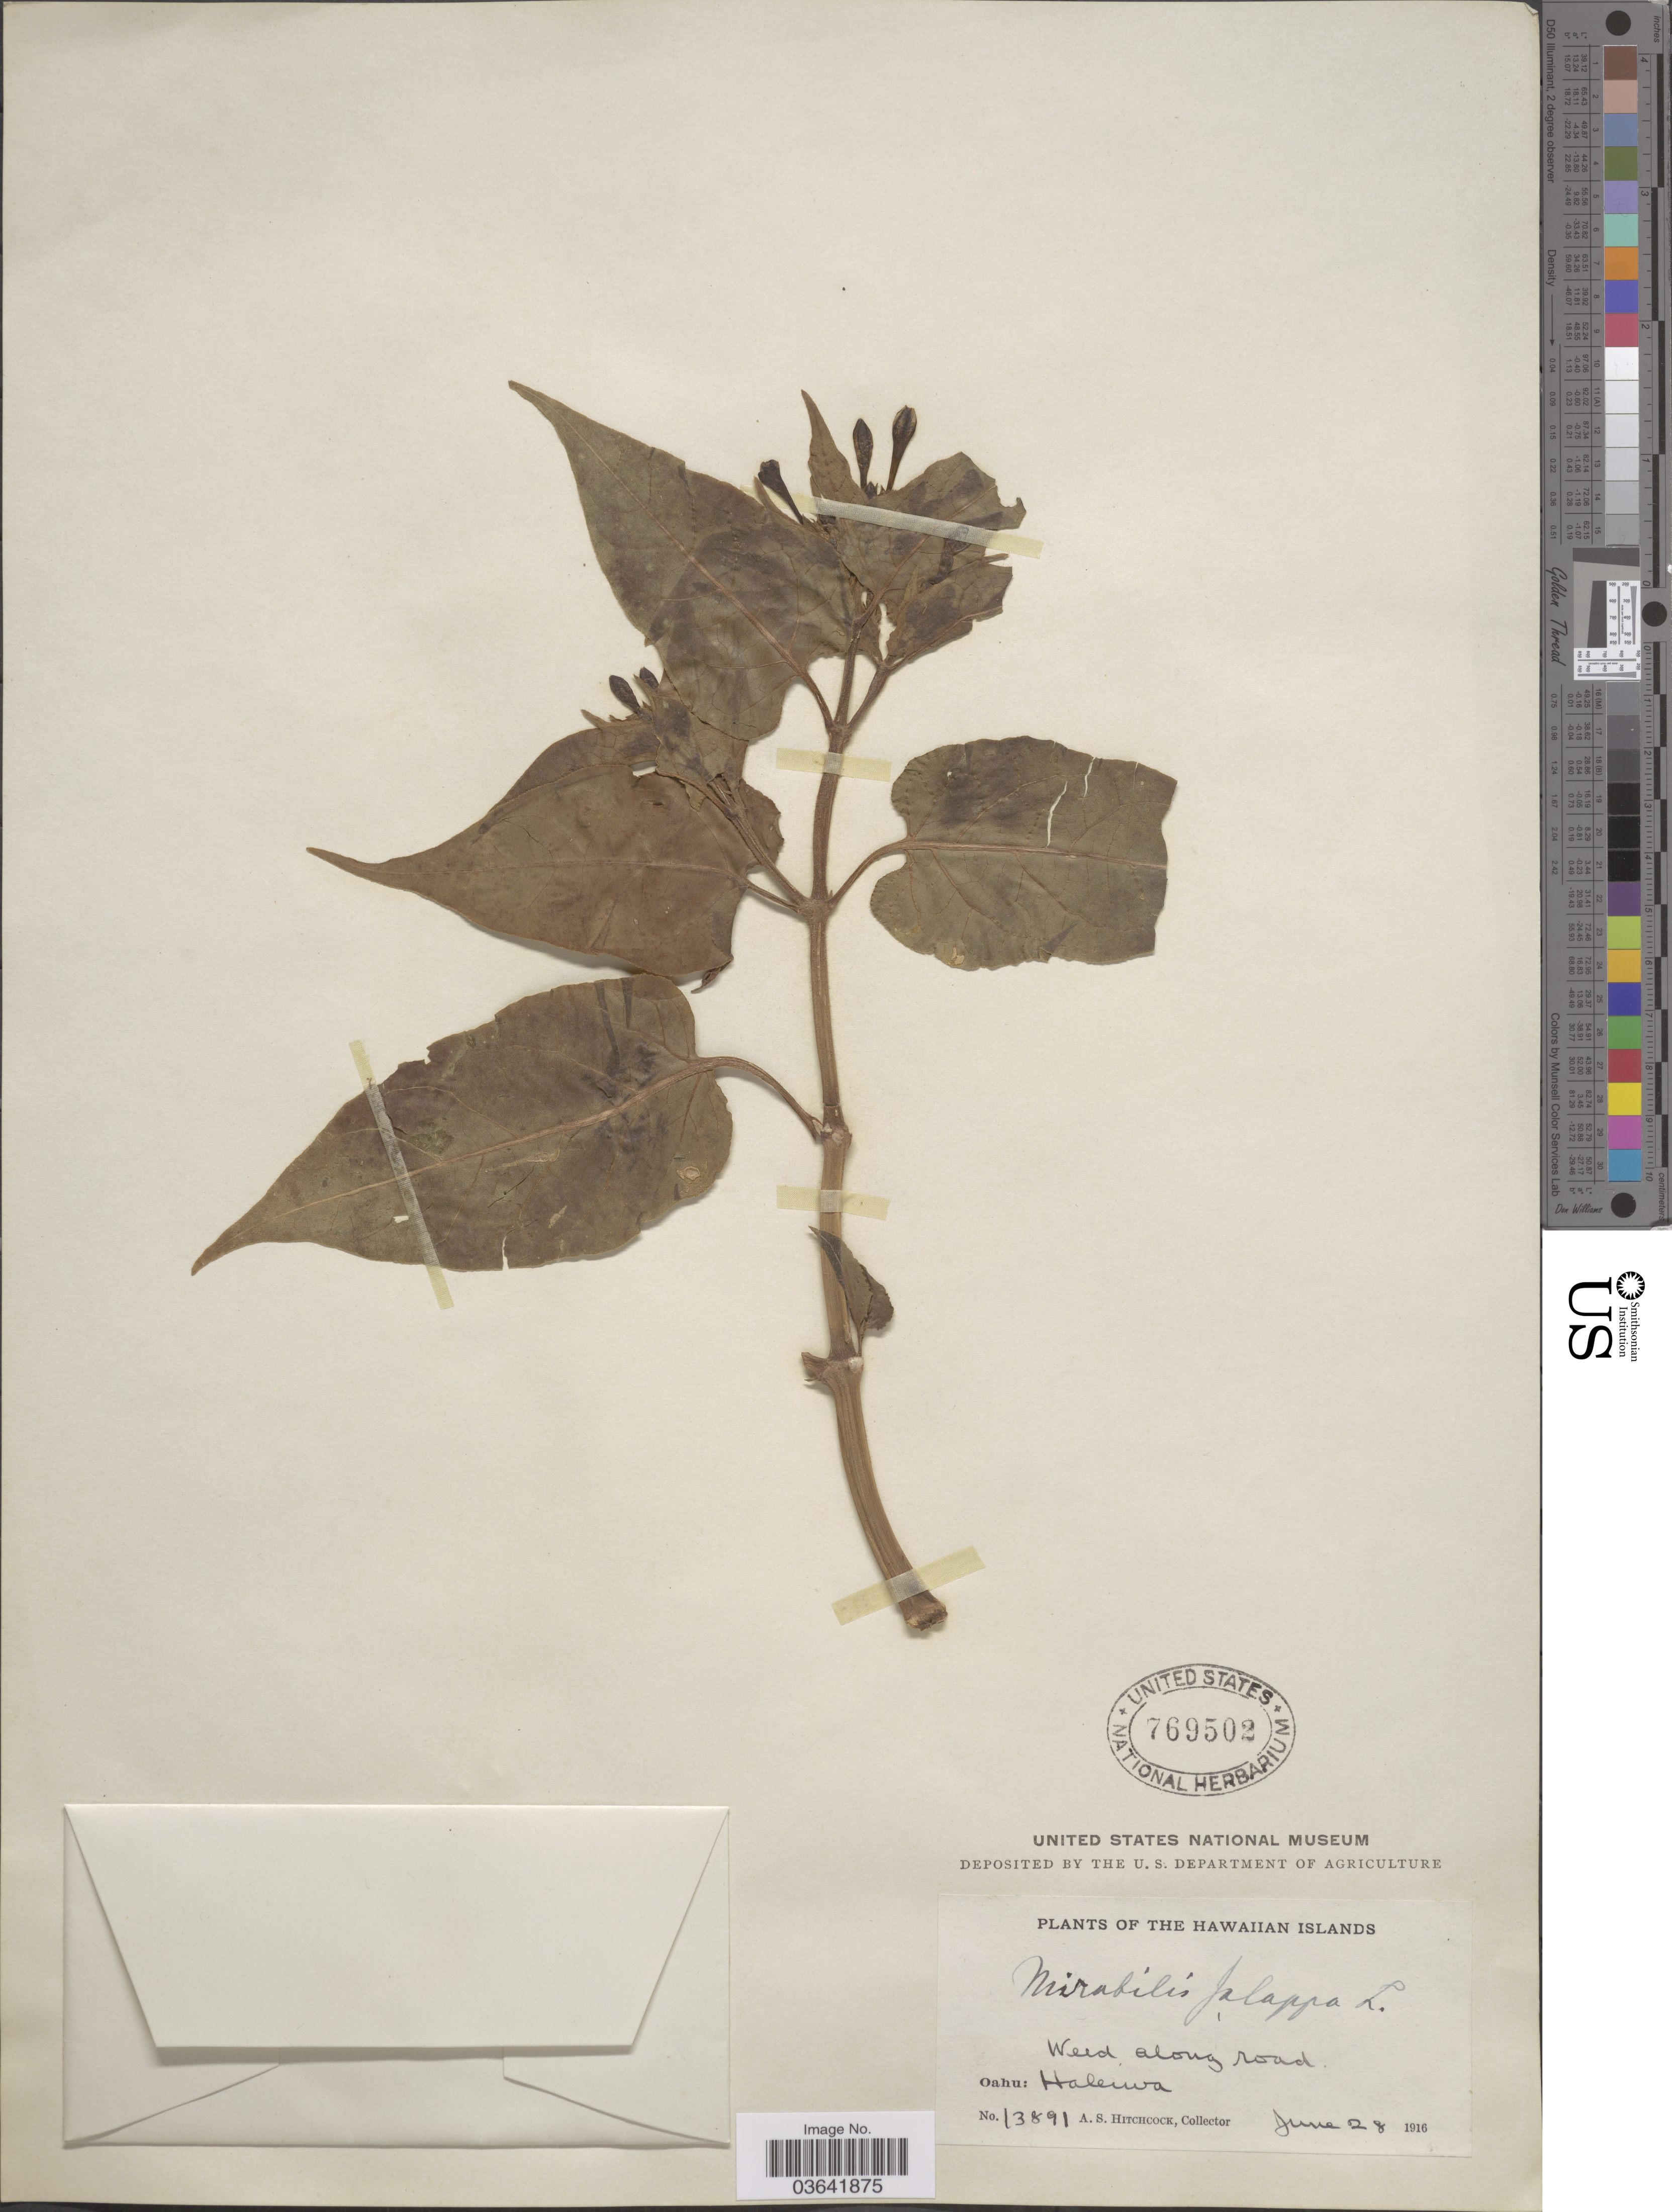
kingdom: Plantae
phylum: Tracheophyta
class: Magnoliopsida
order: Caryophyllales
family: Nyctaginaceae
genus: Mirabilis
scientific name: Mirabilis jalapa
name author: L.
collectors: A. S. Hitchcock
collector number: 13891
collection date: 1916-06-28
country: United States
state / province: Hawaii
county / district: Honolulu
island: Oahu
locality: The Hawaiian Islands. Oahu: Haleiwa.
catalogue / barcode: US 769502